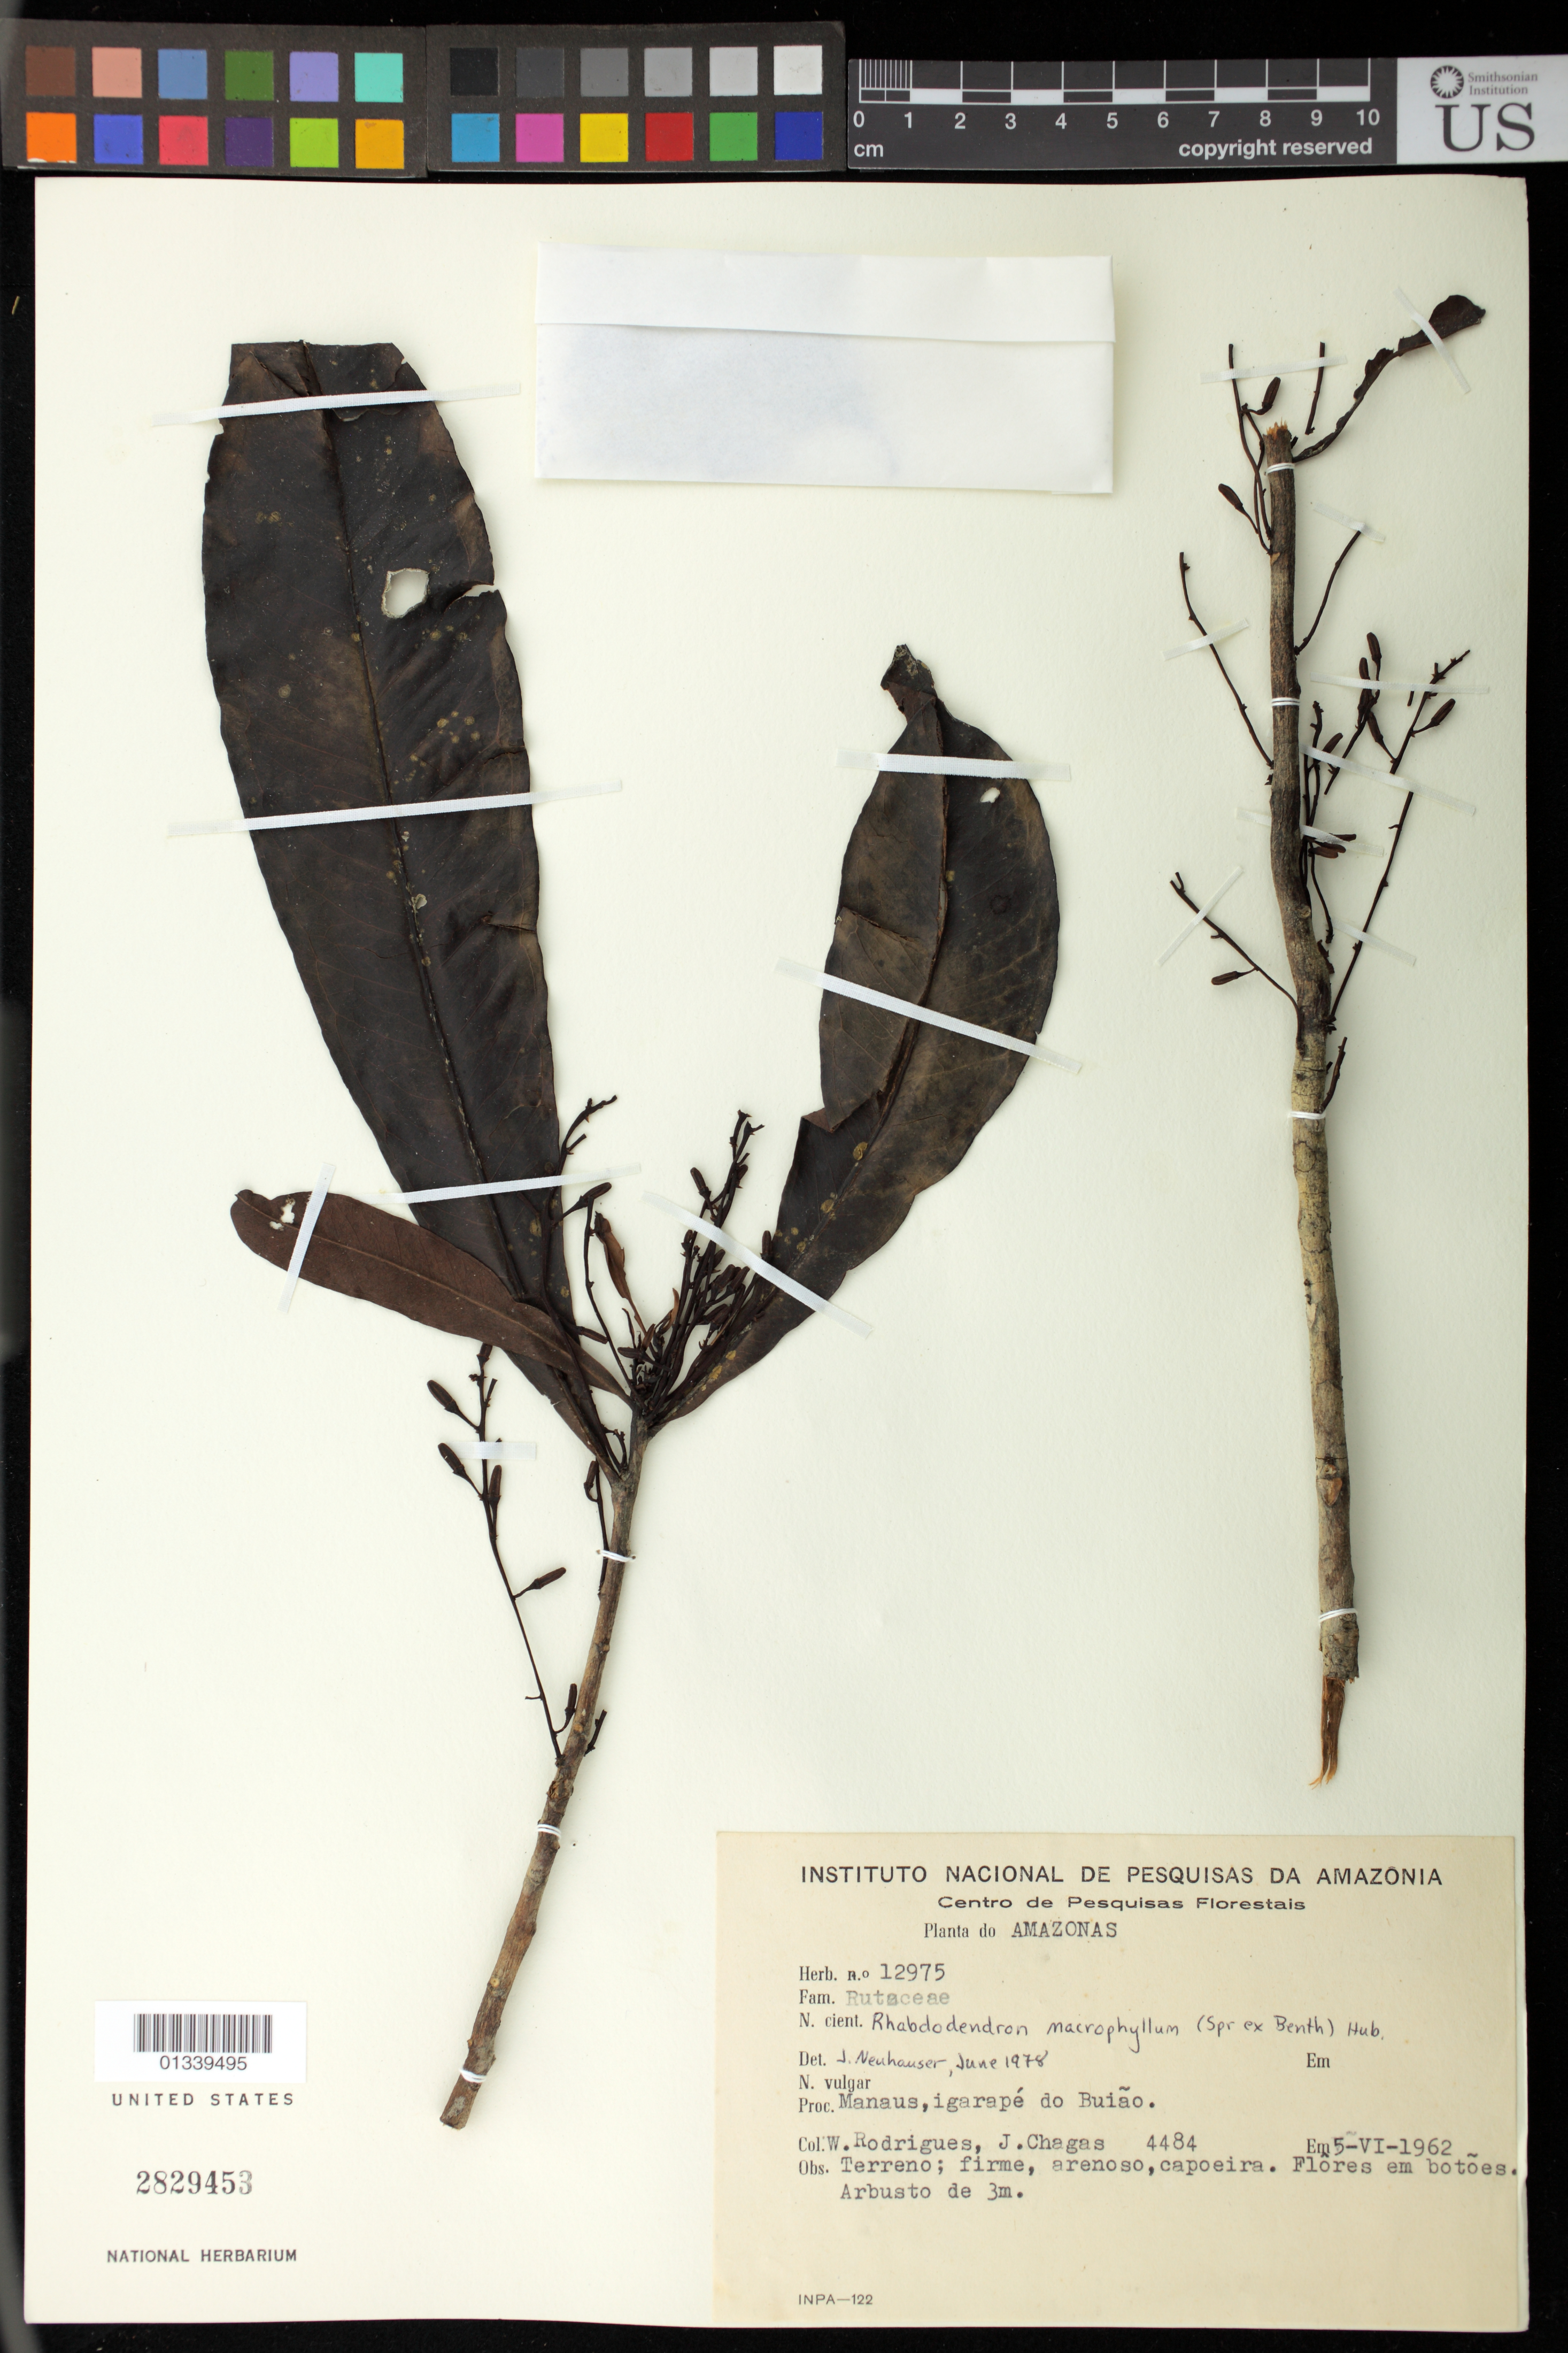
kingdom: Plantae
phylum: Tracheophyta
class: Magnoliopsida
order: Caryophyllales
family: Rhabdodendraceae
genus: Rhabdodendron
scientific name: Rhabdodendron macrophyllum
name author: (Spruce ex Benth.) Huber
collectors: W. A. Rodrigues & J. Chagas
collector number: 4484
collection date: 1962-06-05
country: Brazil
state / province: Amazonas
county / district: Manaus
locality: Igarapé do Buião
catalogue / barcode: US 2829453